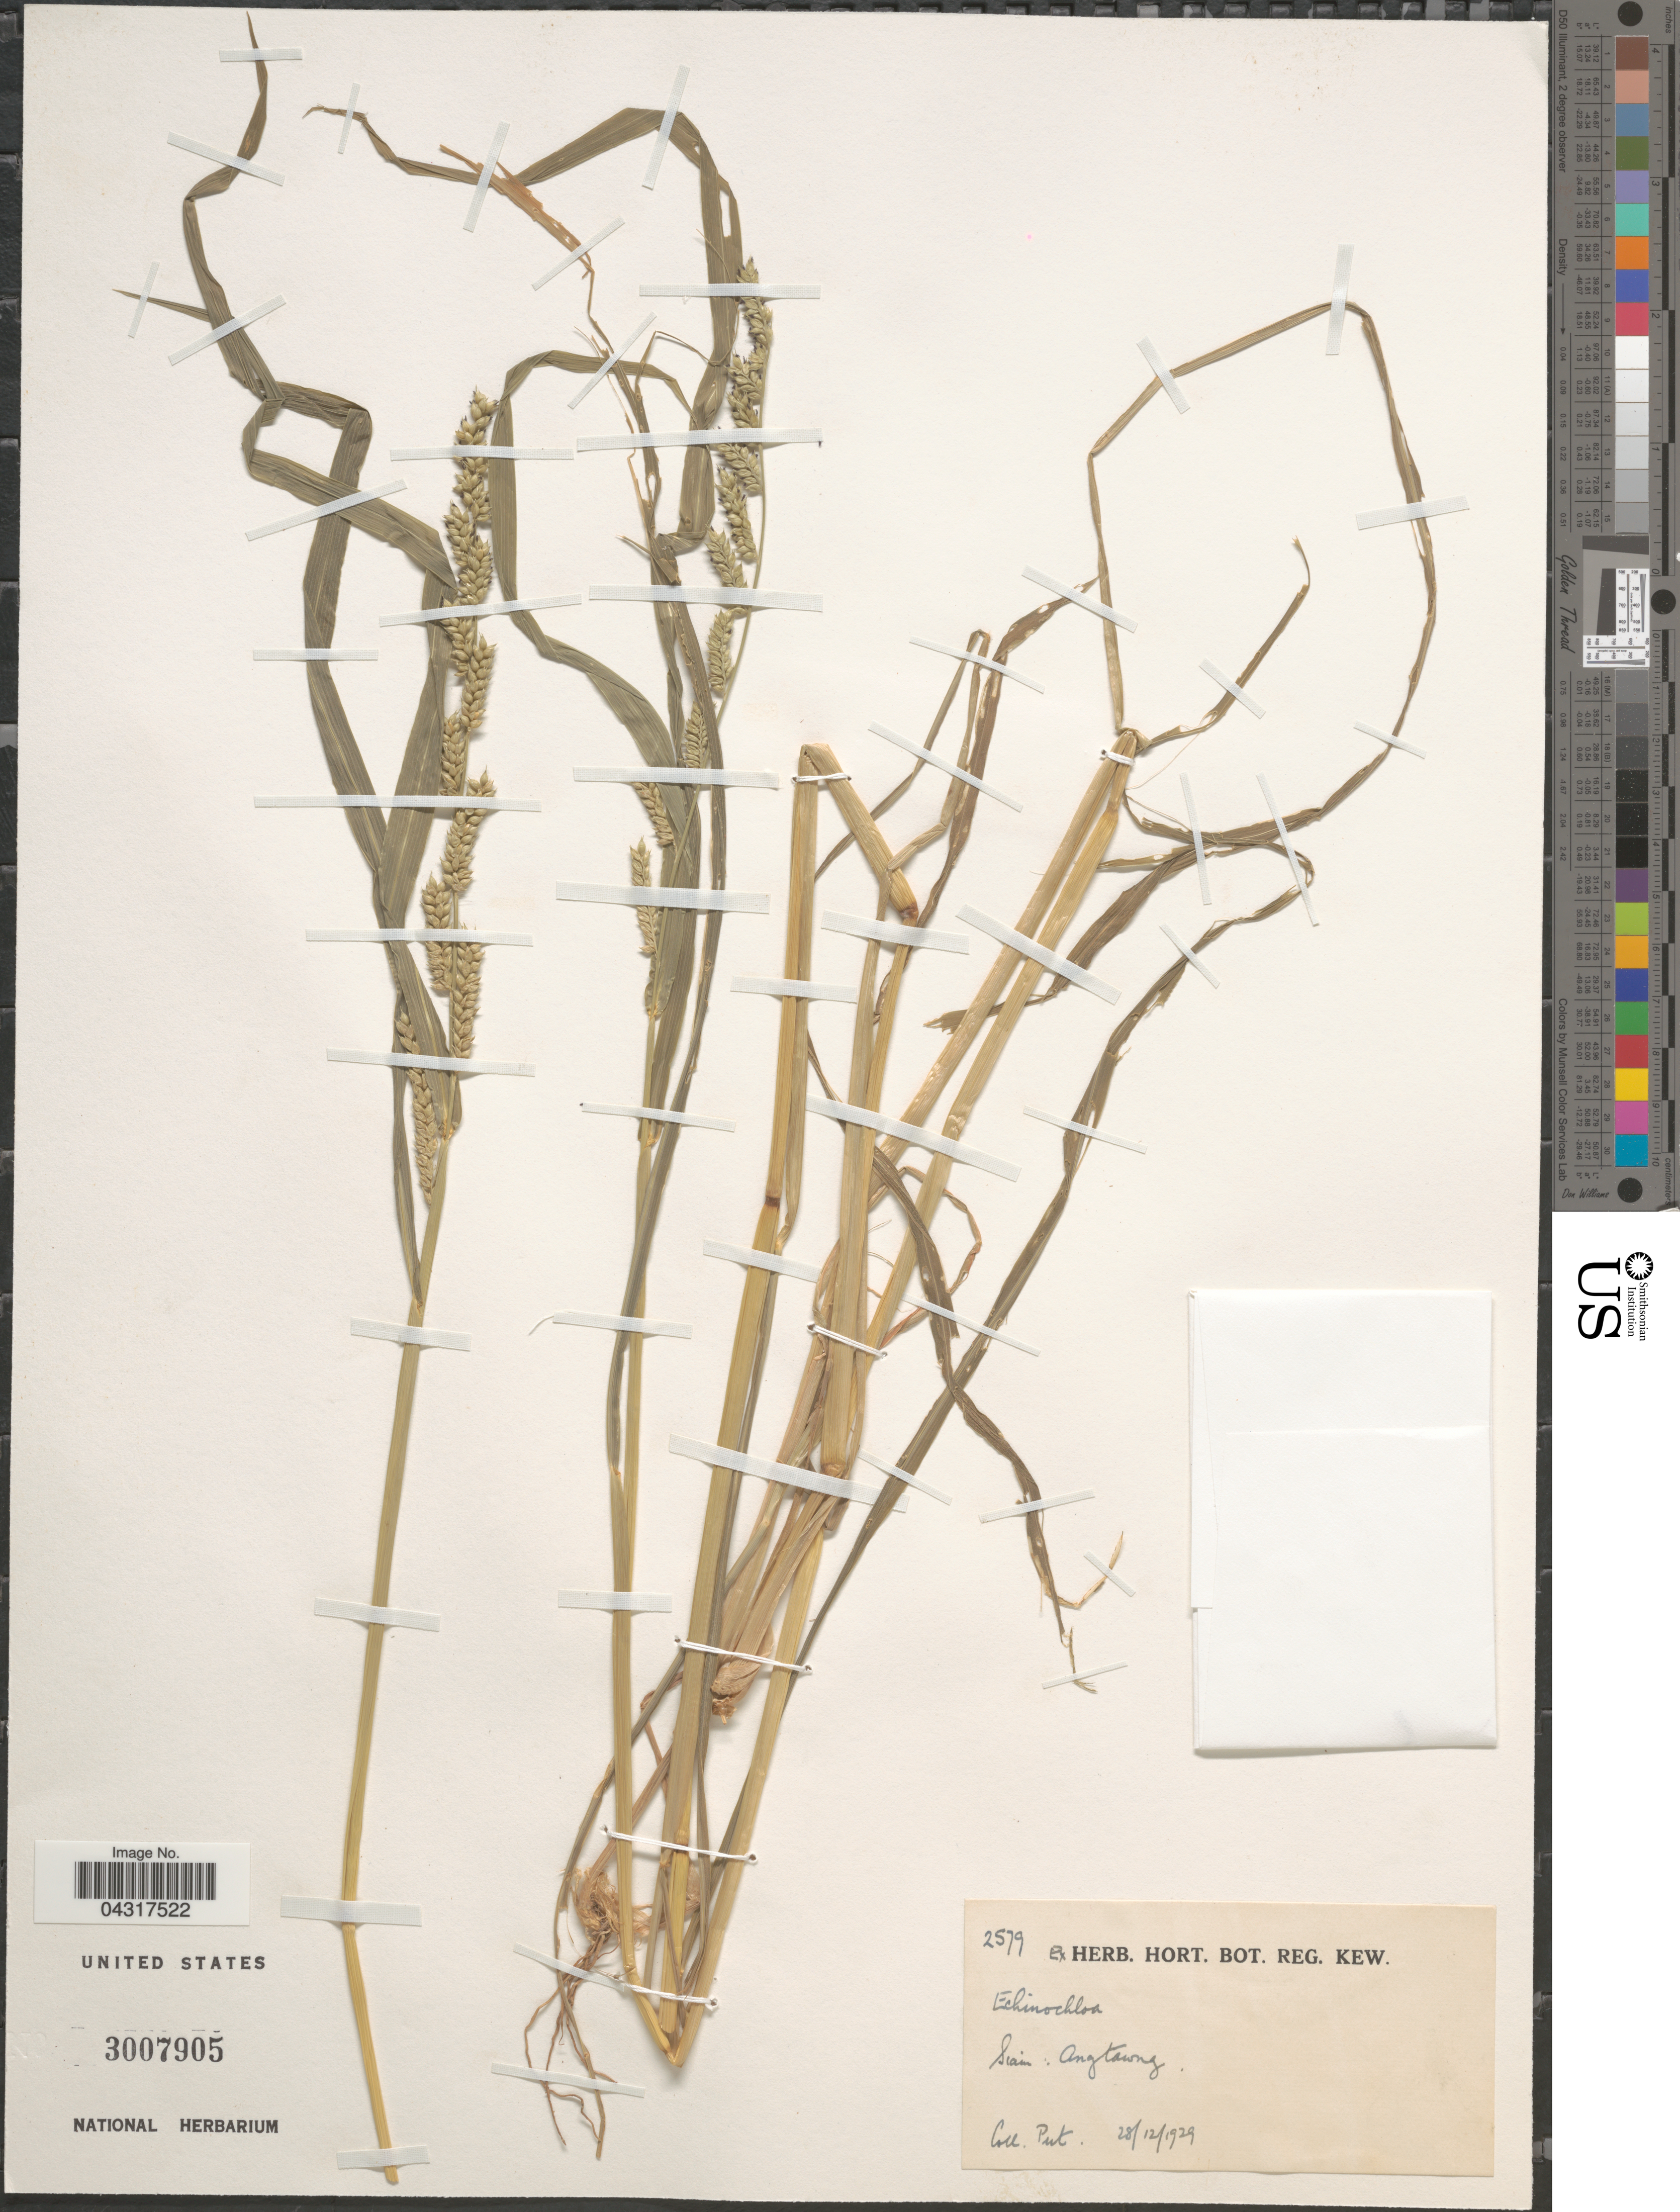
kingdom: Plantae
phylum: Tracheophyta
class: Liliopsida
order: Poales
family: Poaceae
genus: Echinochloa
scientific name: Echinochloa sp.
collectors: -. Put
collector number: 2579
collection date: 1929-12-28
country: Thailand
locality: Siam : Angtawng.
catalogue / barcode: US 3007905